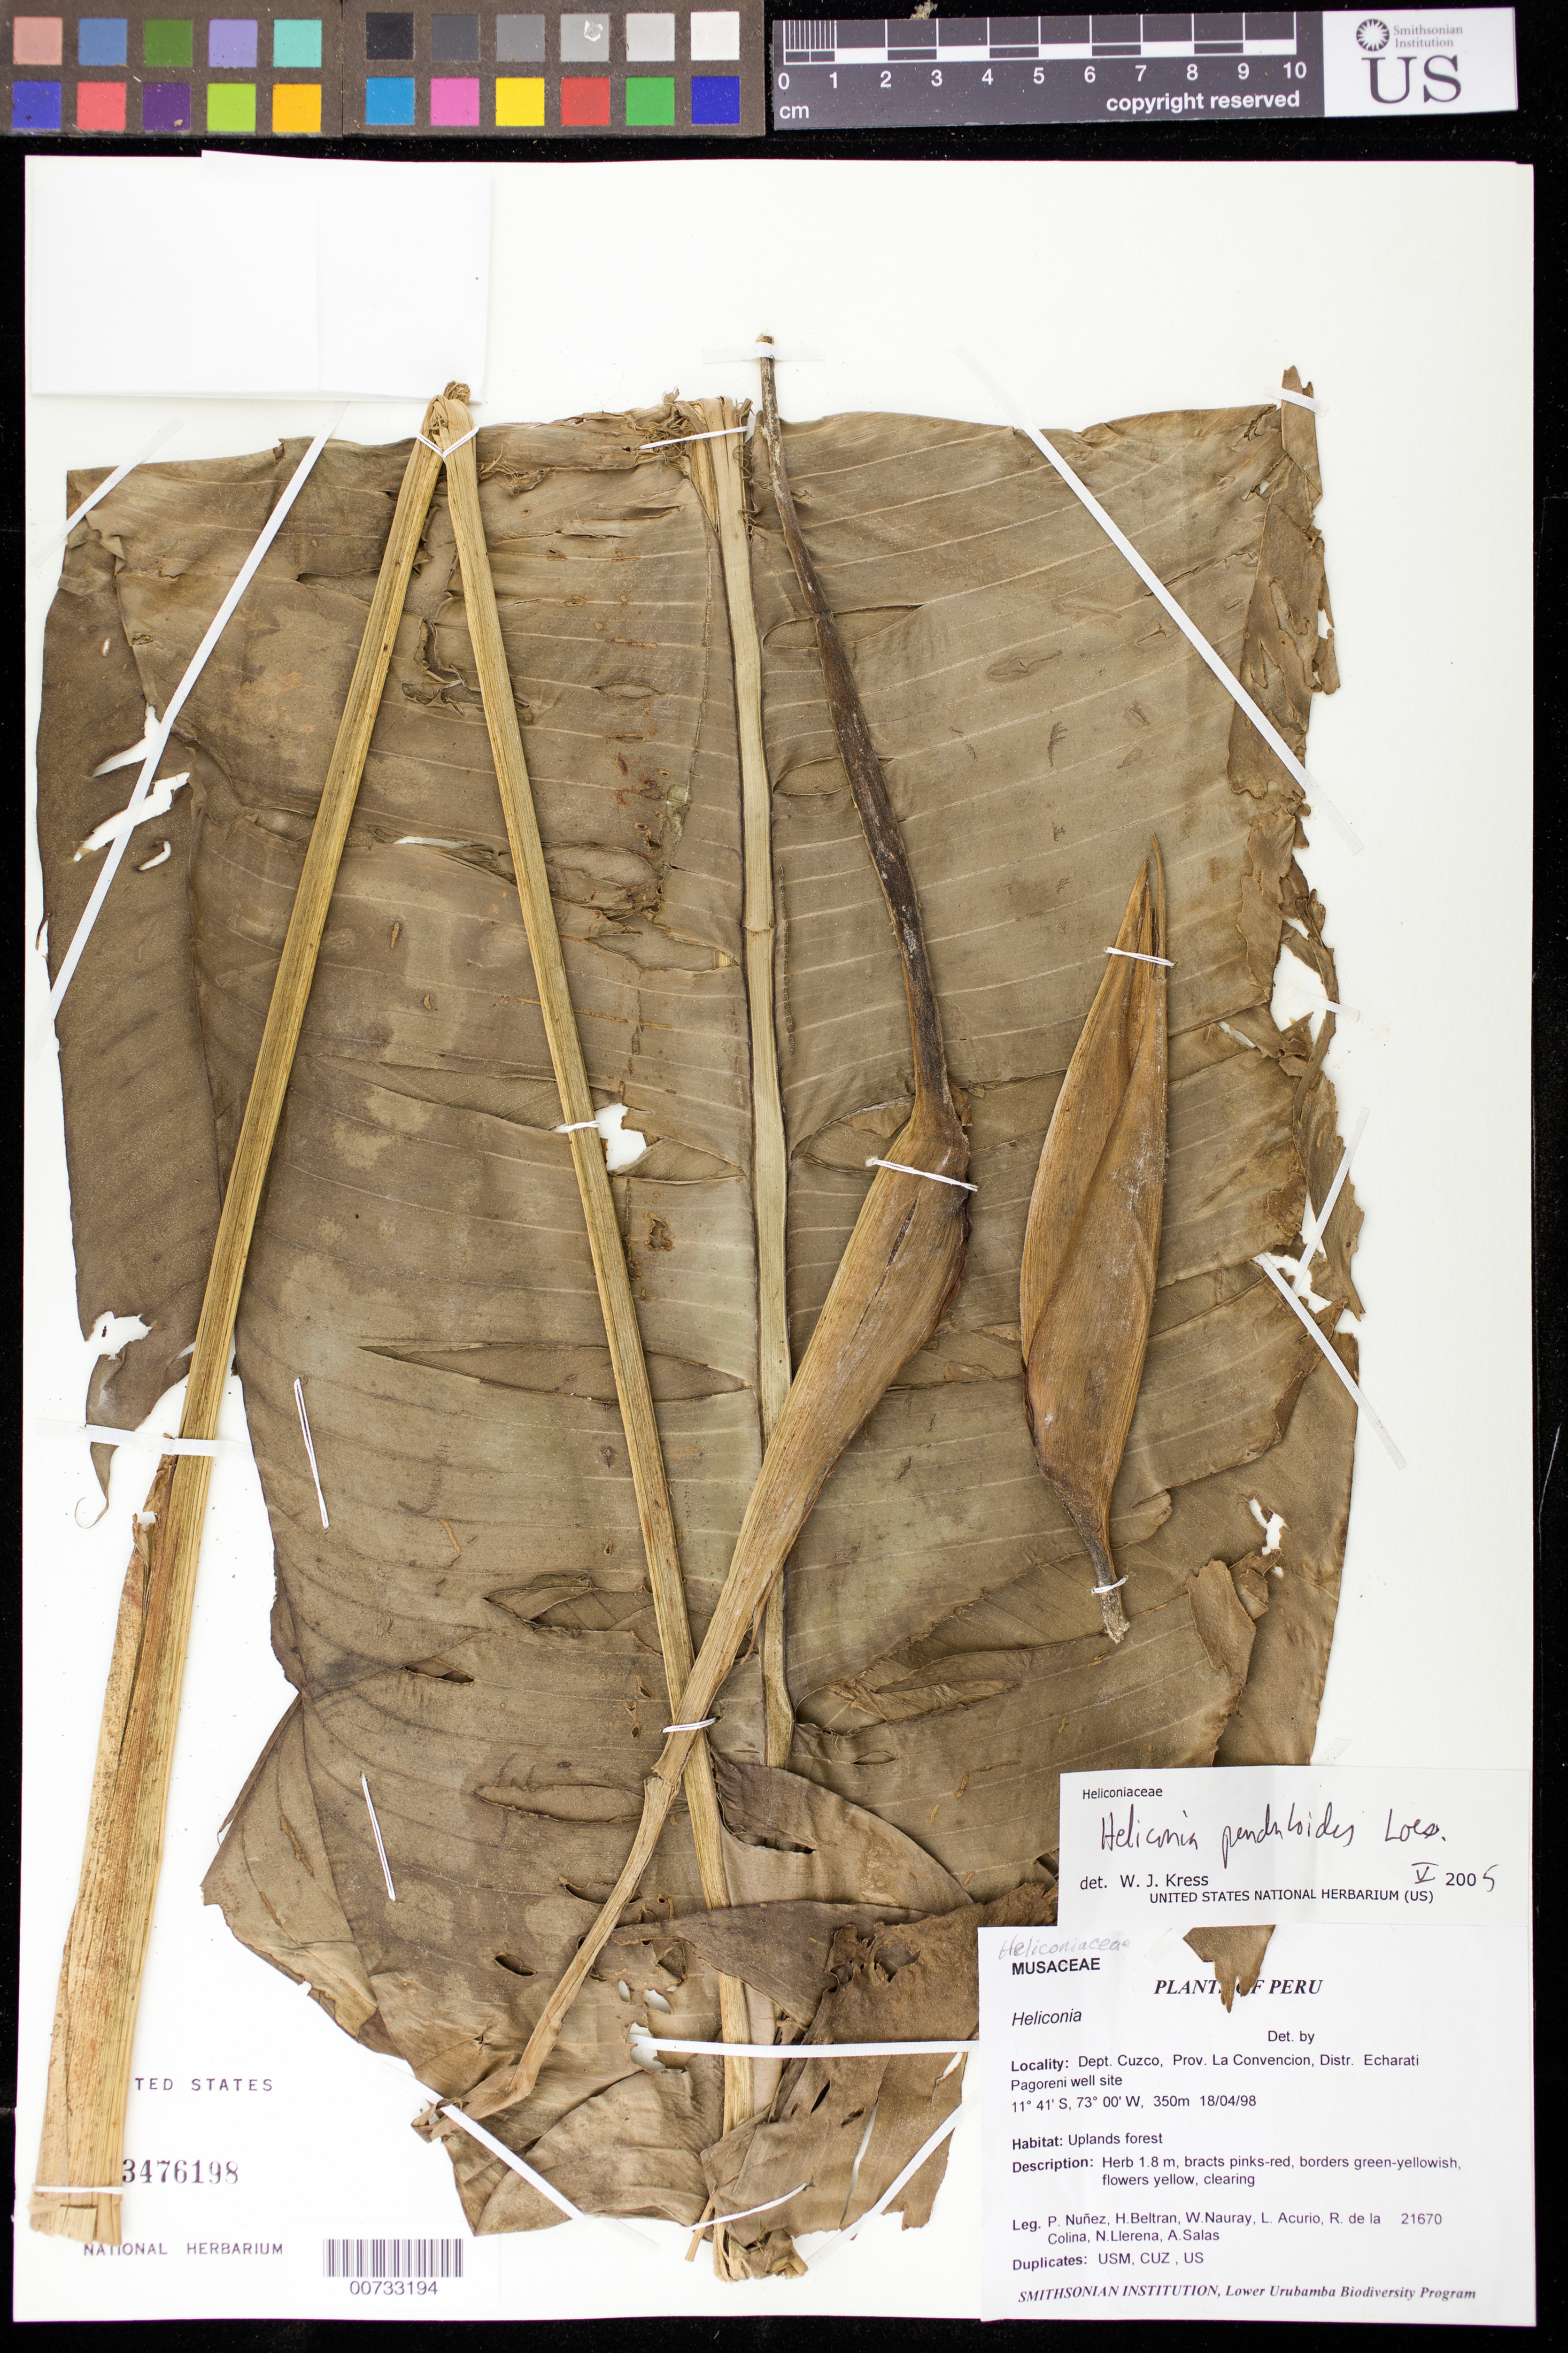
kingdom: Plantae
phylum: Tracheophyta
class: Liliopsida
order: Zingiberales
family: Heliconiaceae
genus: Heliconia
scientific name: Heliconia penduloides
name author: Loes.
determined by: Kress, W. J., (US), Smithsonian Institution - National Museum of Natural History (UNITED STATES)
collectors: P. Núñez V. & H. Beltrán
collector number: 21670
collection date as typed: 18 Apr 1998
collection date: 1998-04-18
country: Peru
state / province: Cusco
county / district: La Convención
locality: distr. Echarati Pagoreni well site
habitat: Uplands forest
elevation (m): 350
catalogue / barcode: US 3476198